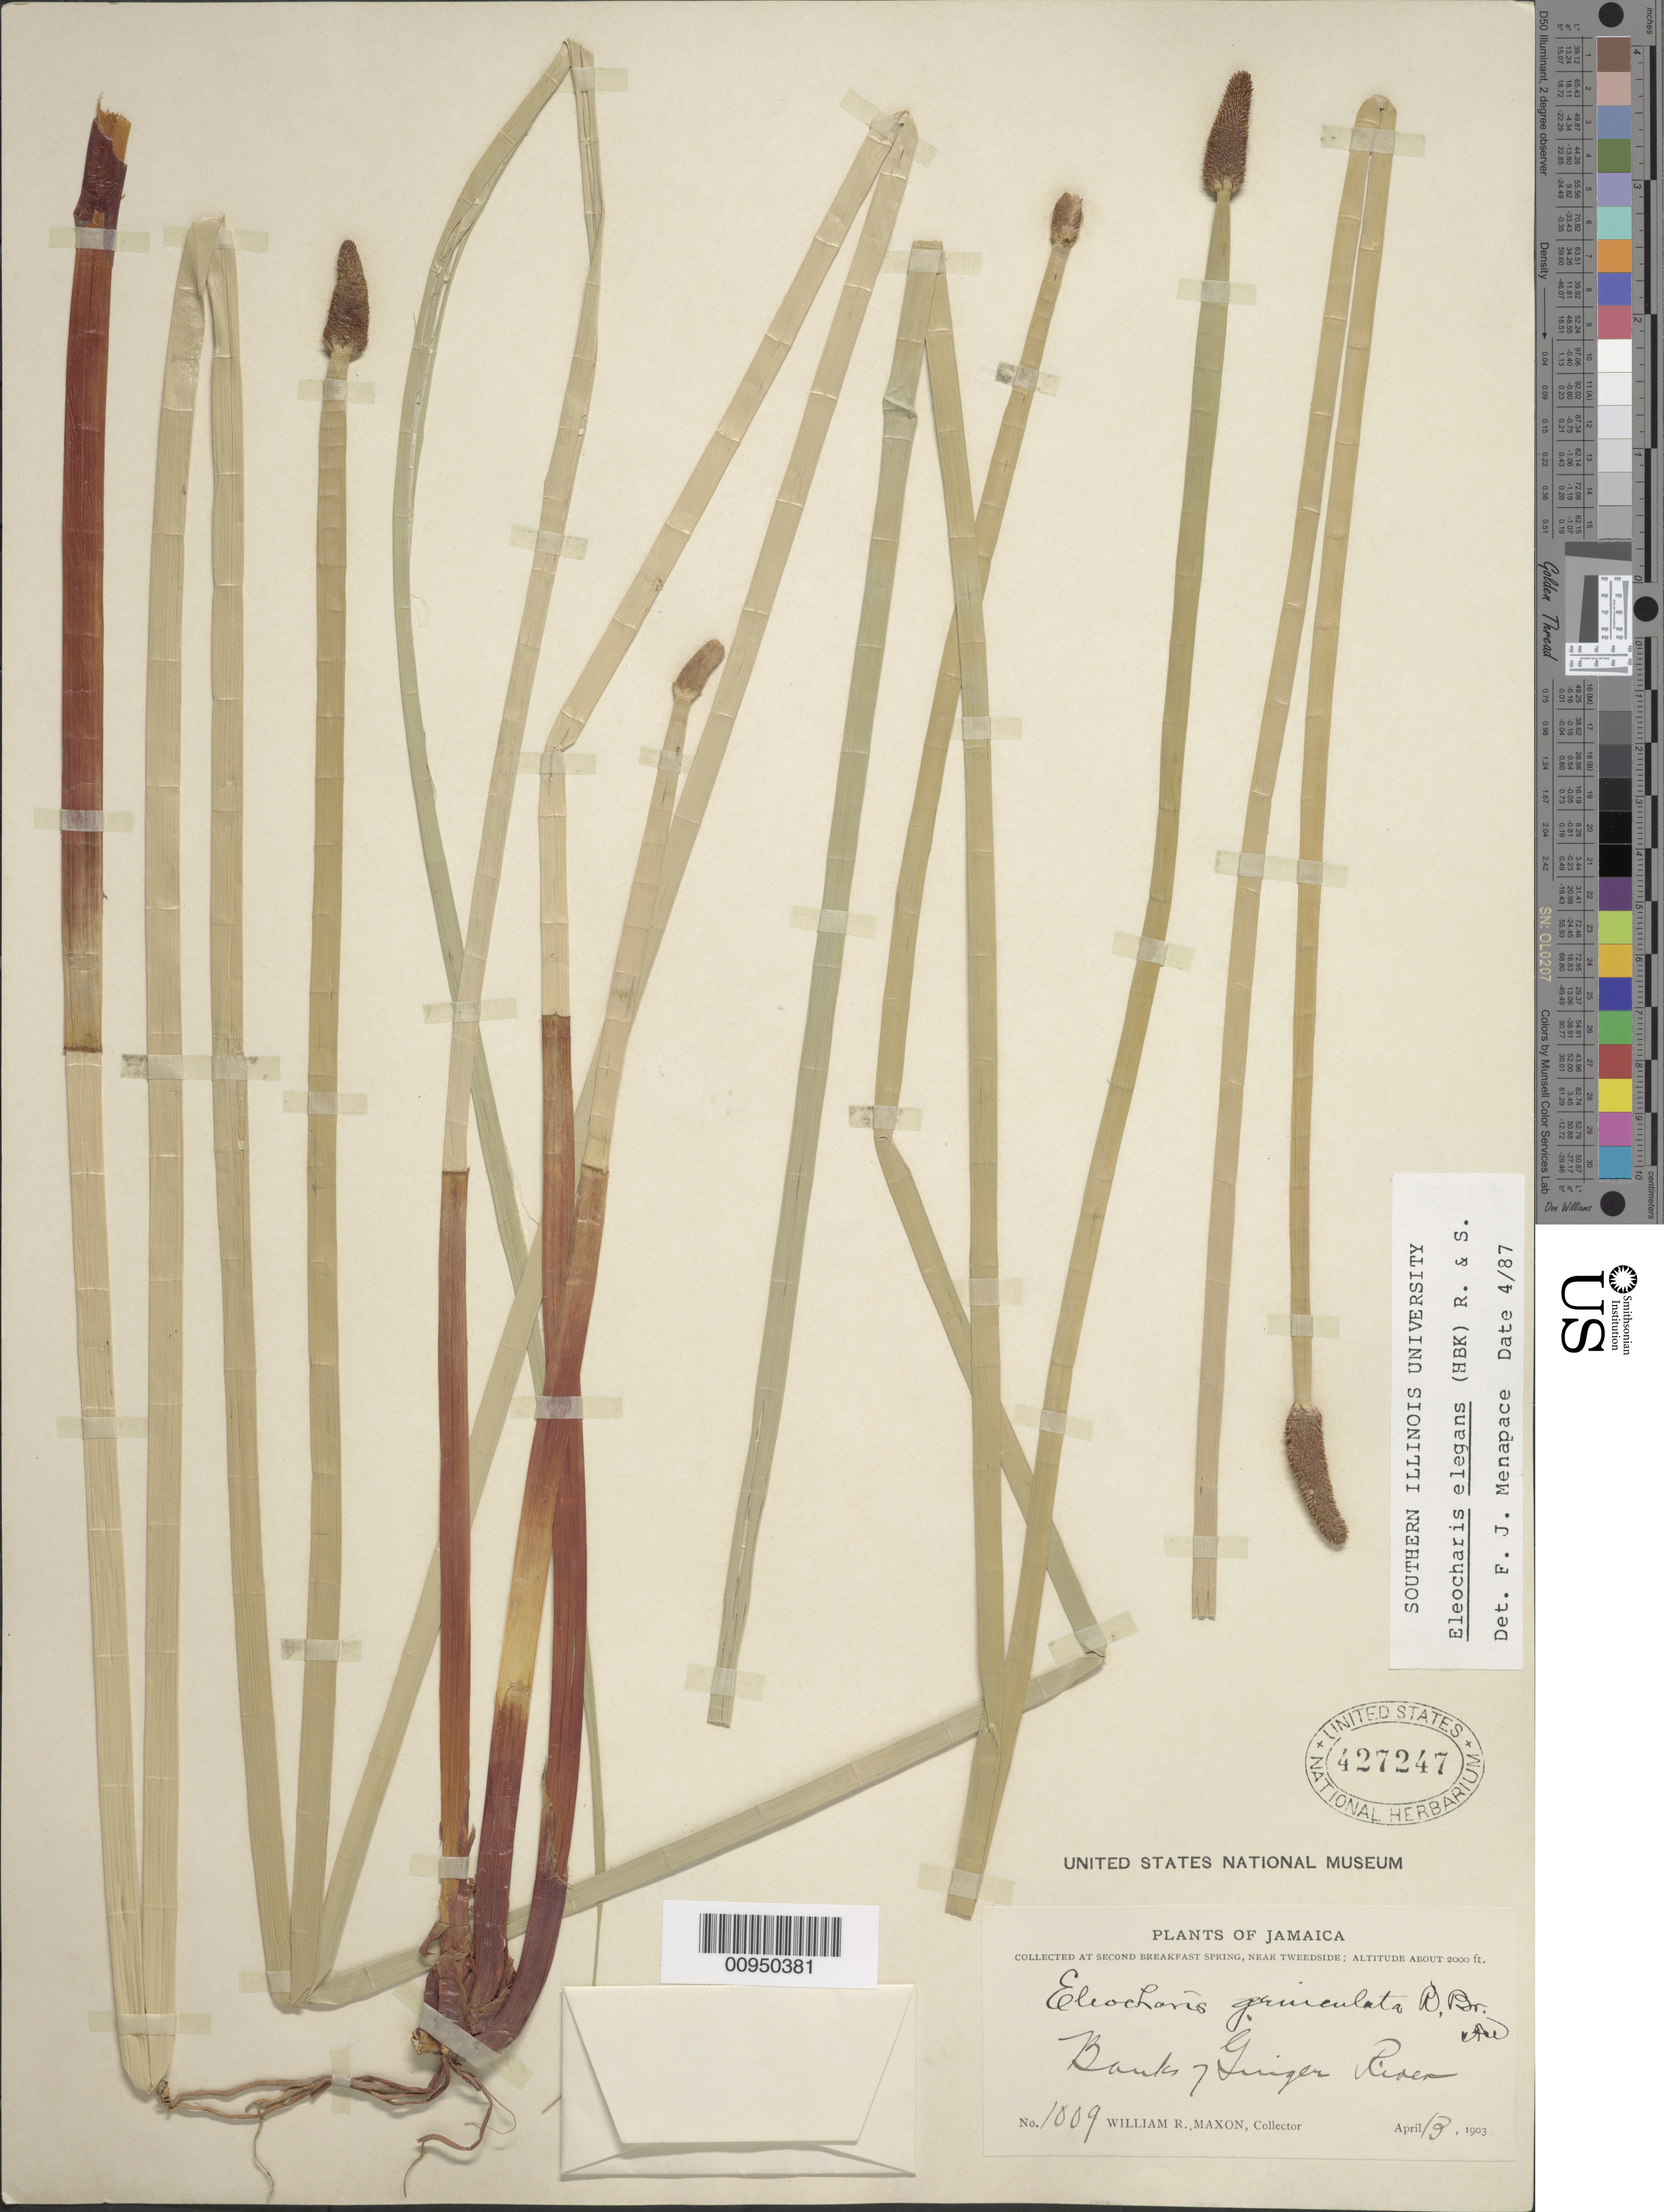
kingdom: Plantae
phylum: Tracheophyta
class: Liliopsida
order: Poales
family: Cyperaceae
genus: Eleocharis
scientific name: Eleocharis elegans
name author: (Kunth) Roem. & Schult.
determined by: Menapace, F. J.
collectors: W. R. Maxon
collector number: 1009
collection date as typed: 13 Apr 1903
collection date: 1903-04-13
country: Jamaica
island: Jamaica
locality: Bank of Ginger River, at Second Breakfast Spring, near Tweedside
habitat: River bank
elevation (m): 610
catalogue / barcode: US 427427